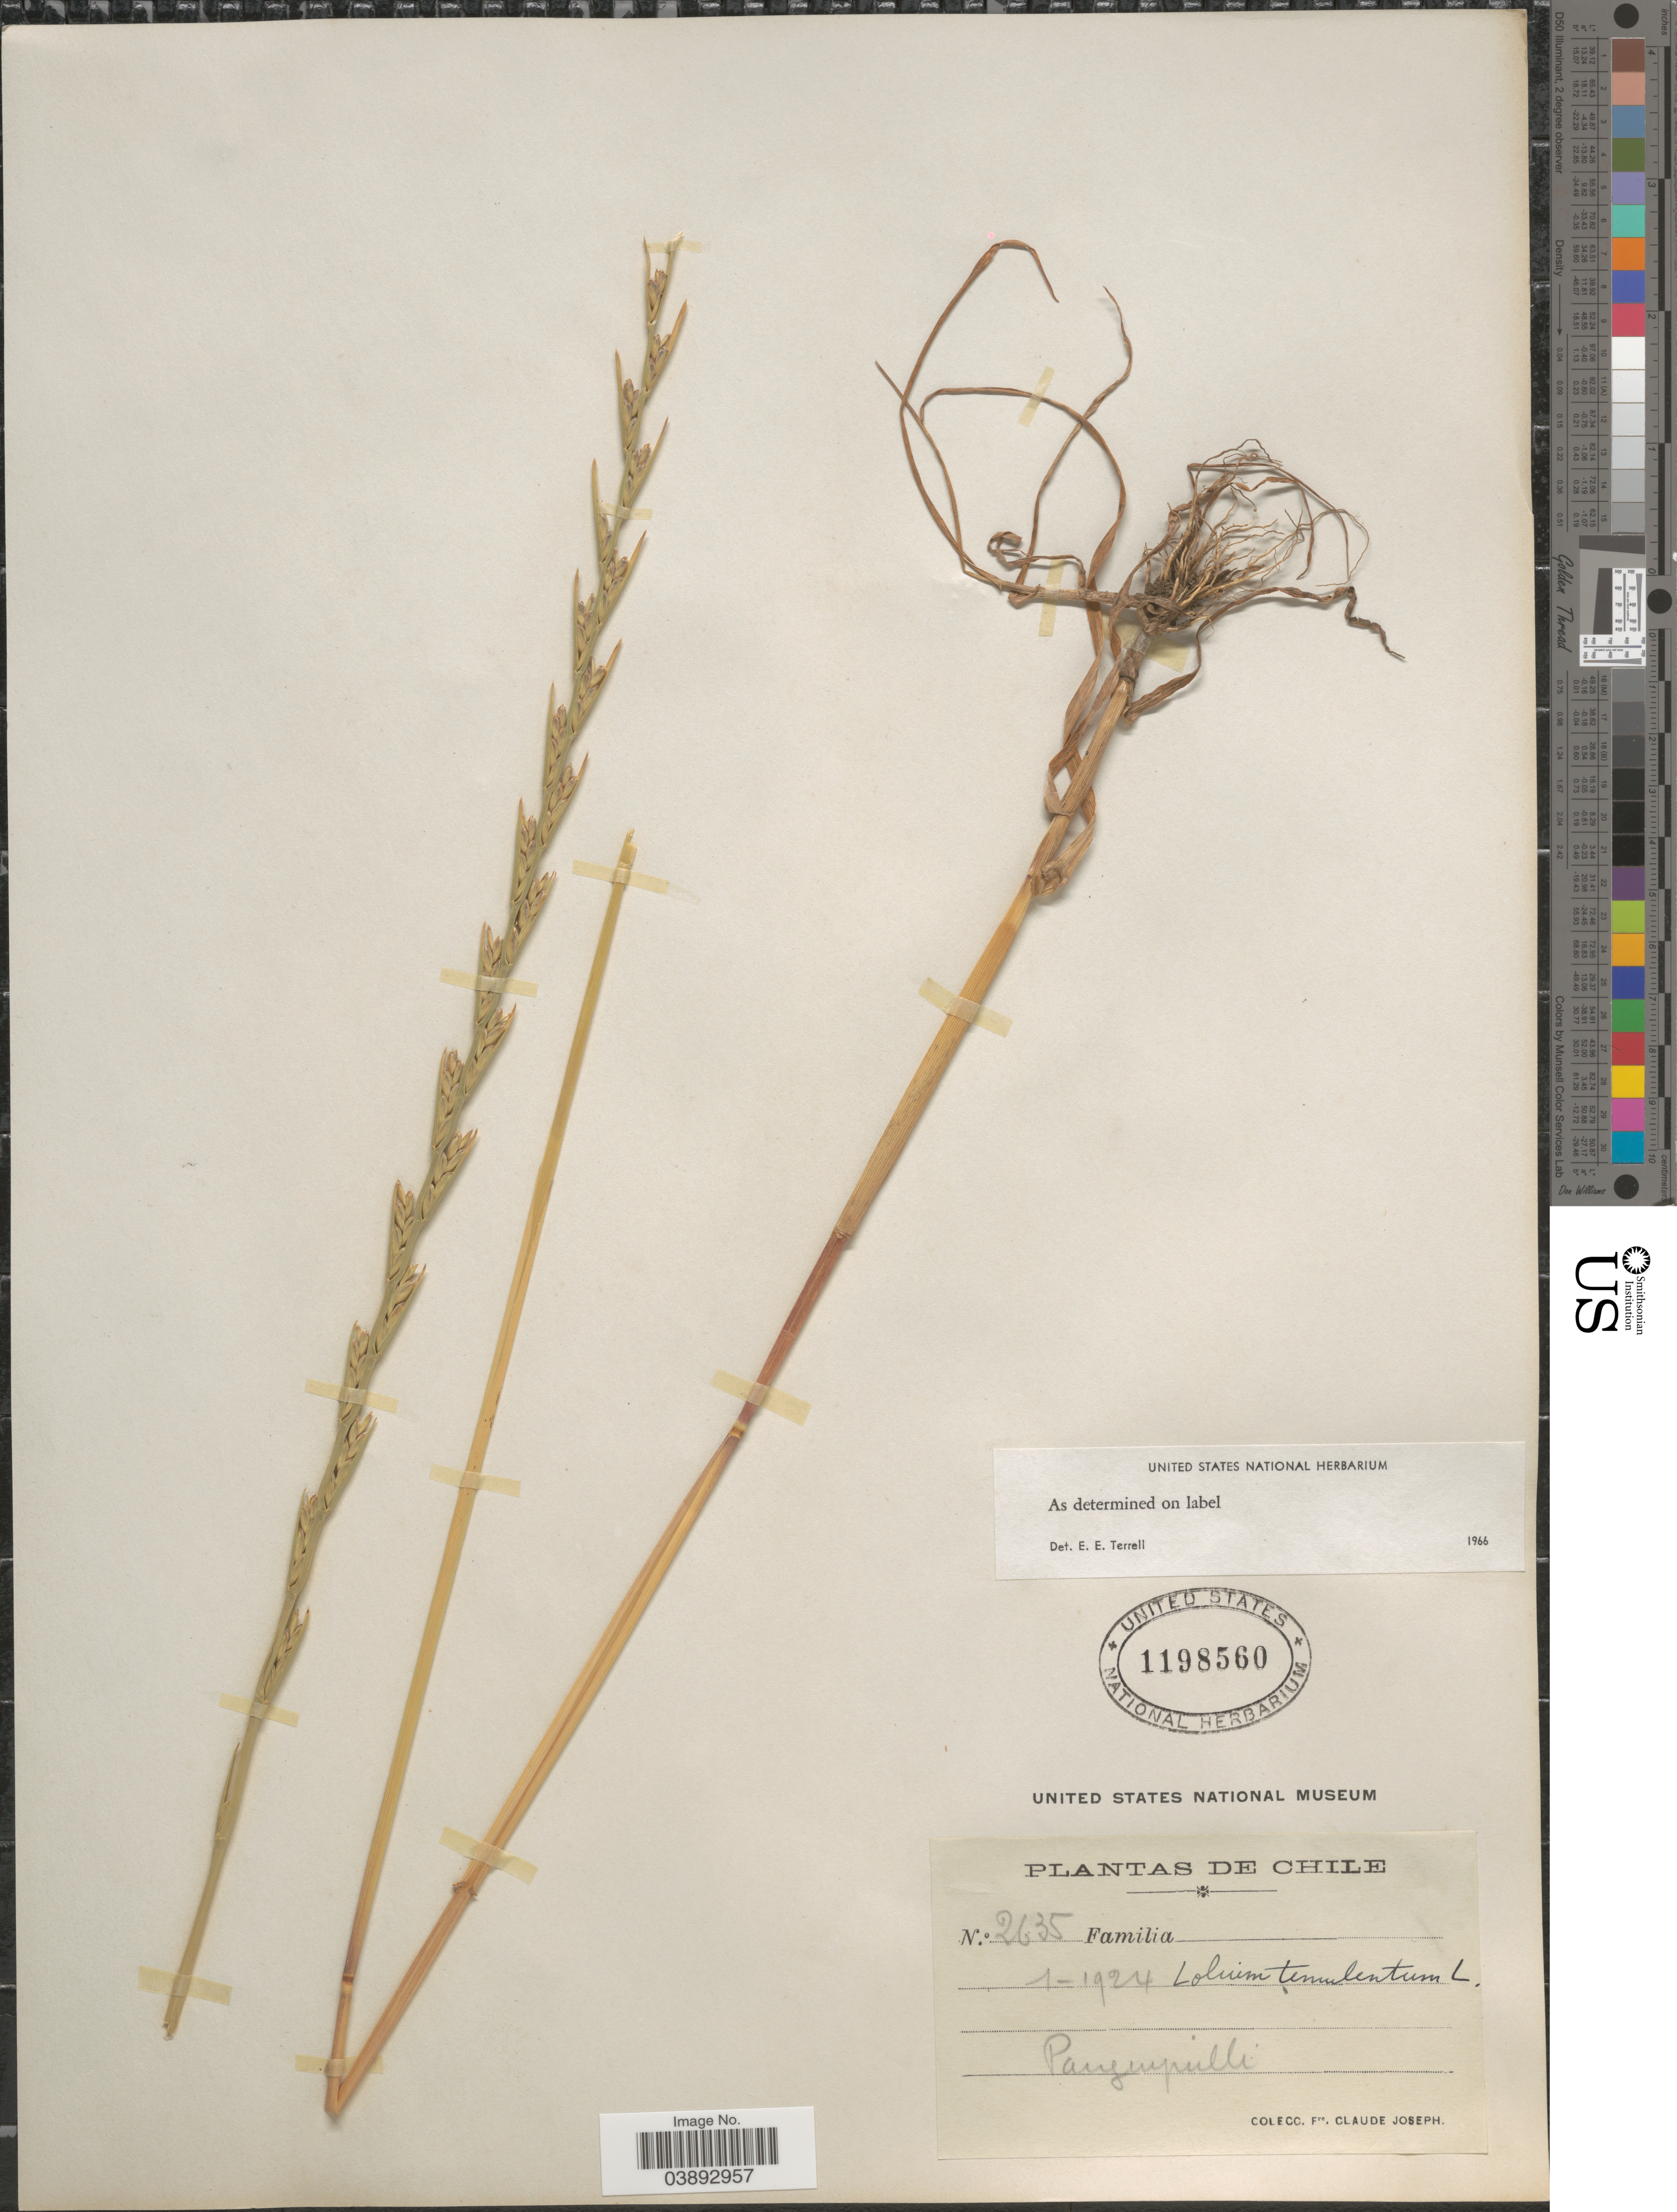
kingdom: Plantae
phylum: Tracheophyta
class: Liliopsida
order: Poales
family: Poaceae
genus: Lolium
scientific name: Lolium temulentum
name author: L.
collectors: Bro. Claude-Joseph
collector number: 2635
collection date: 1924-01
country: Chile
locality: Panguipulli.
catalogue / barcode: US 1198560